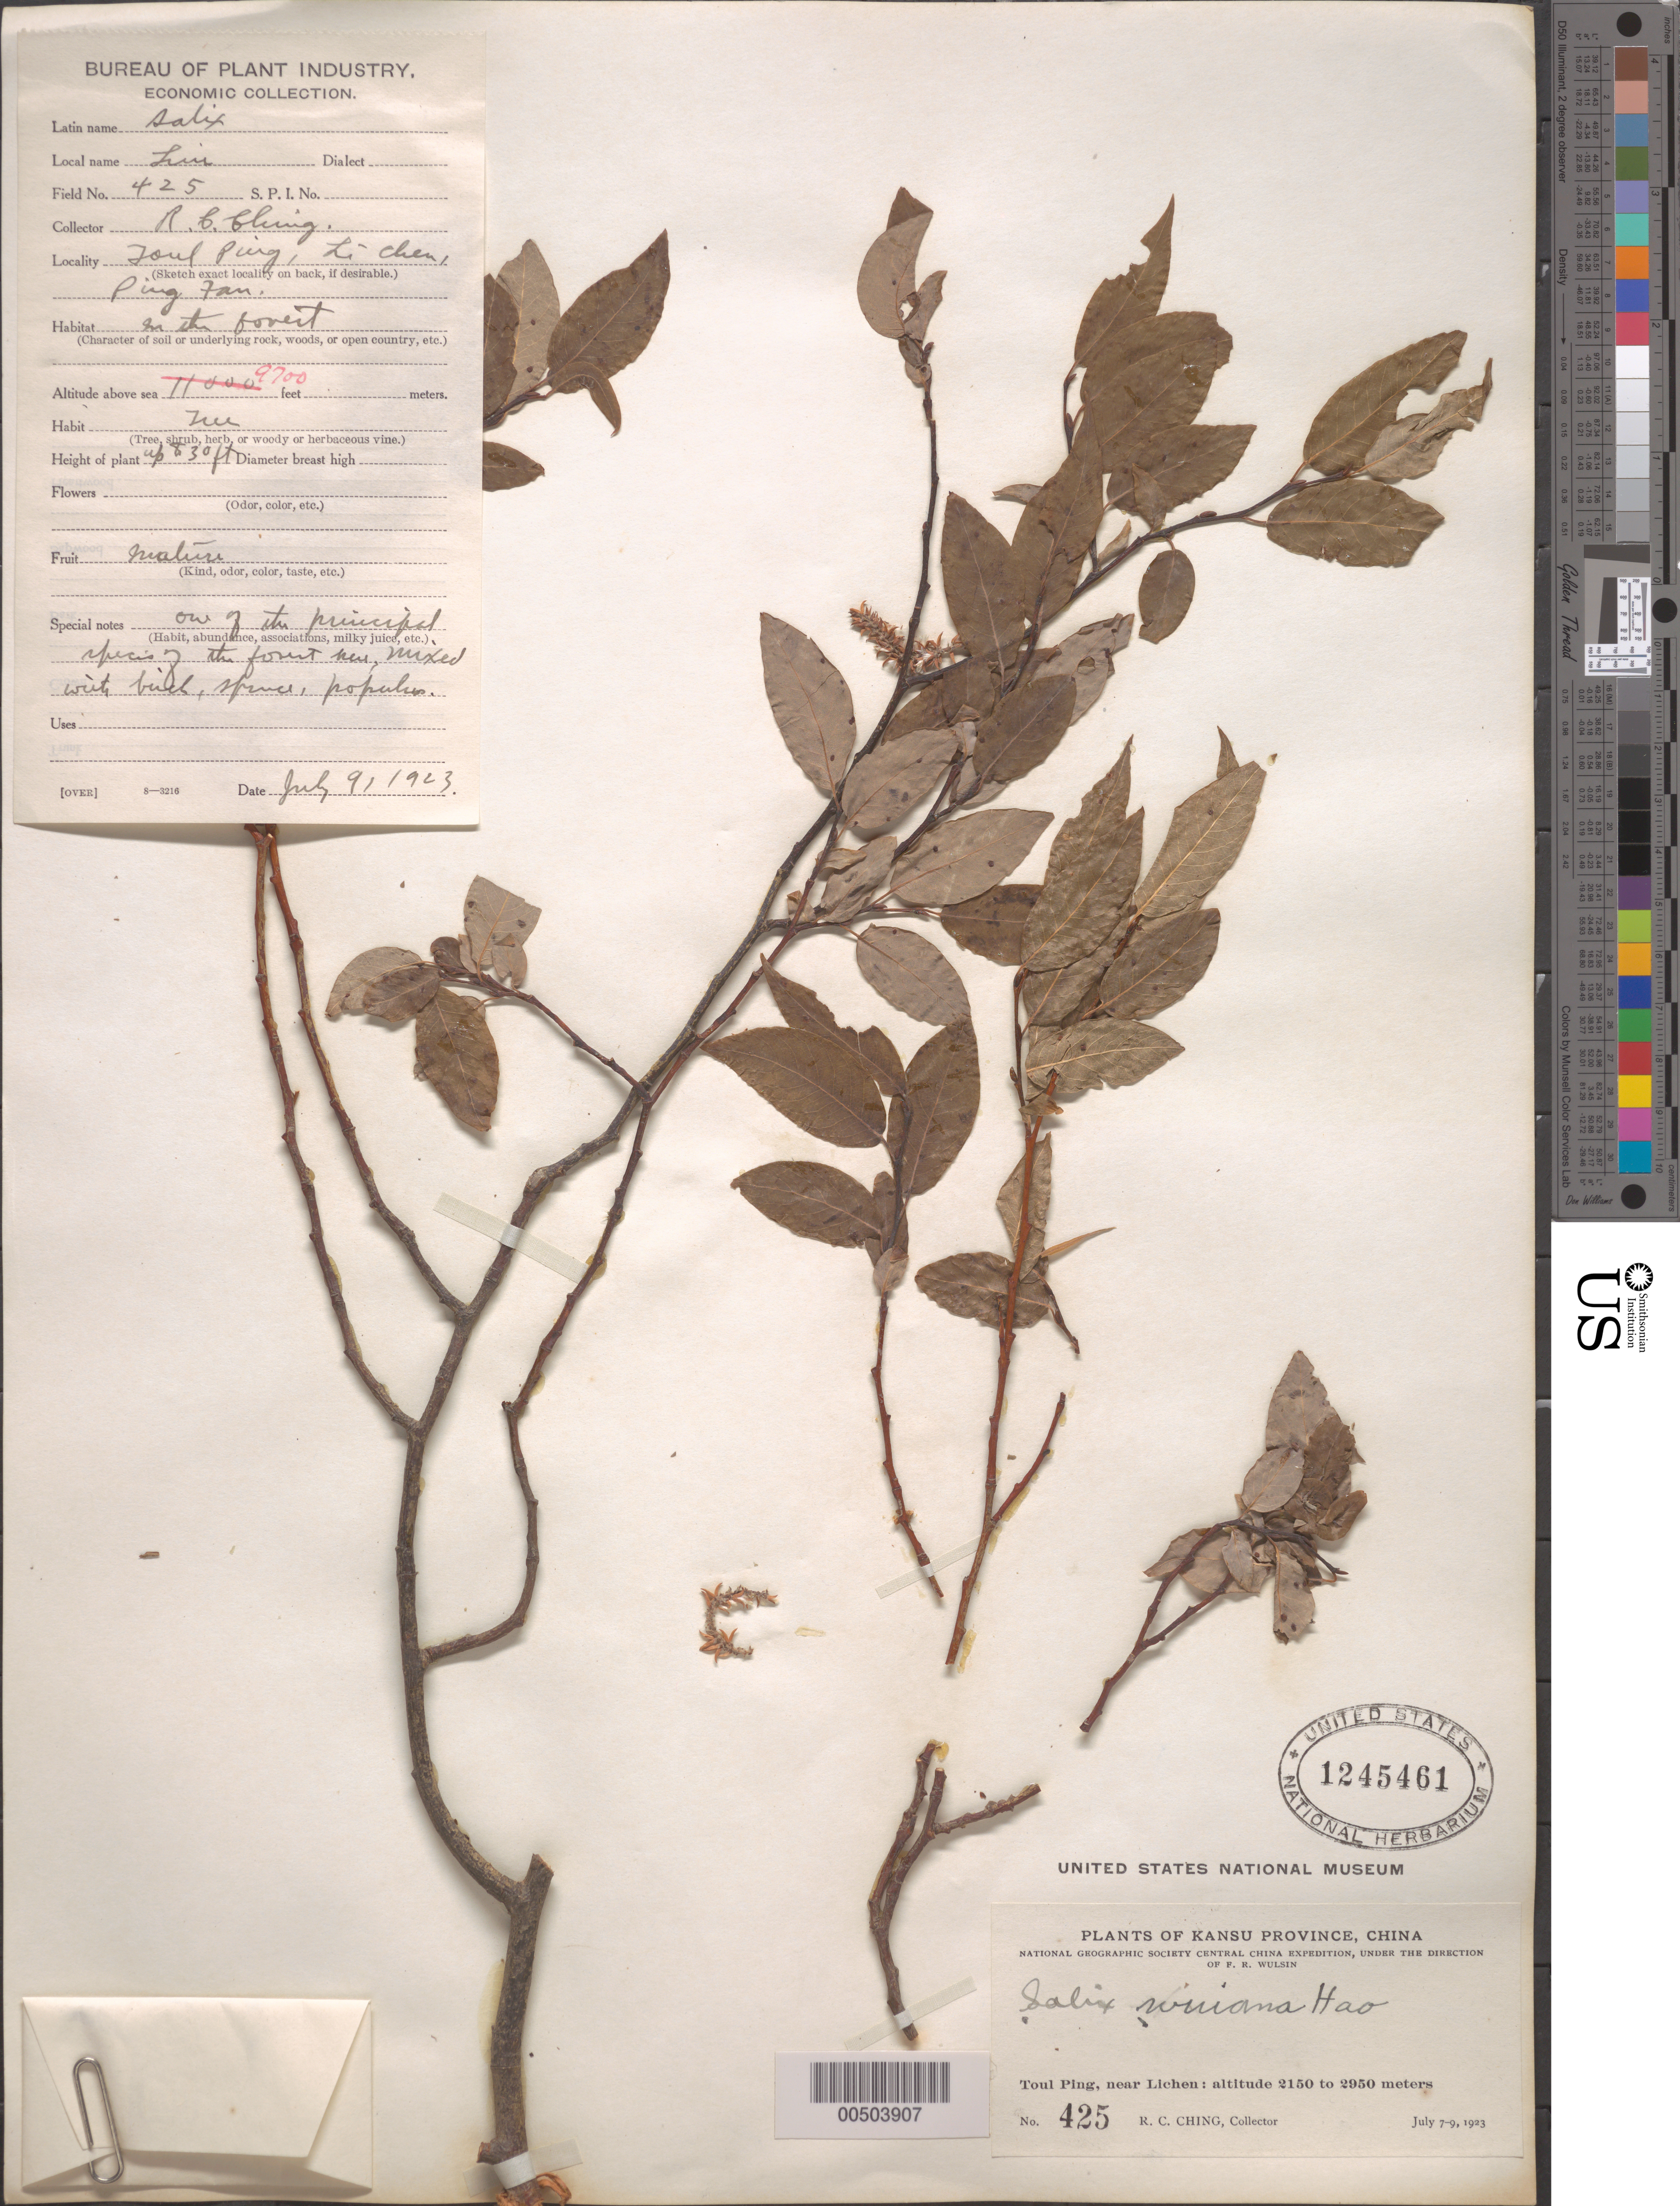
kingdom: Plantae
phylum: Tracheophyta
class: Magnoliopsida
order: Malpighiales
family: Salicaceae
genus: Salix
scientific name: Salix wuiana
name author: K.S. Hao ex C.F. Fang & A.K. Skvortsov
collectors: R. C. Ching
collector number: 425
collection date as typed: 09 Jul 1923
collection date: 1923-07-09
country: China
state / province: Gansu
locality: Toul Ping, near Lichen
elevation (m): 2150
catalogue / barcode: US 1245461